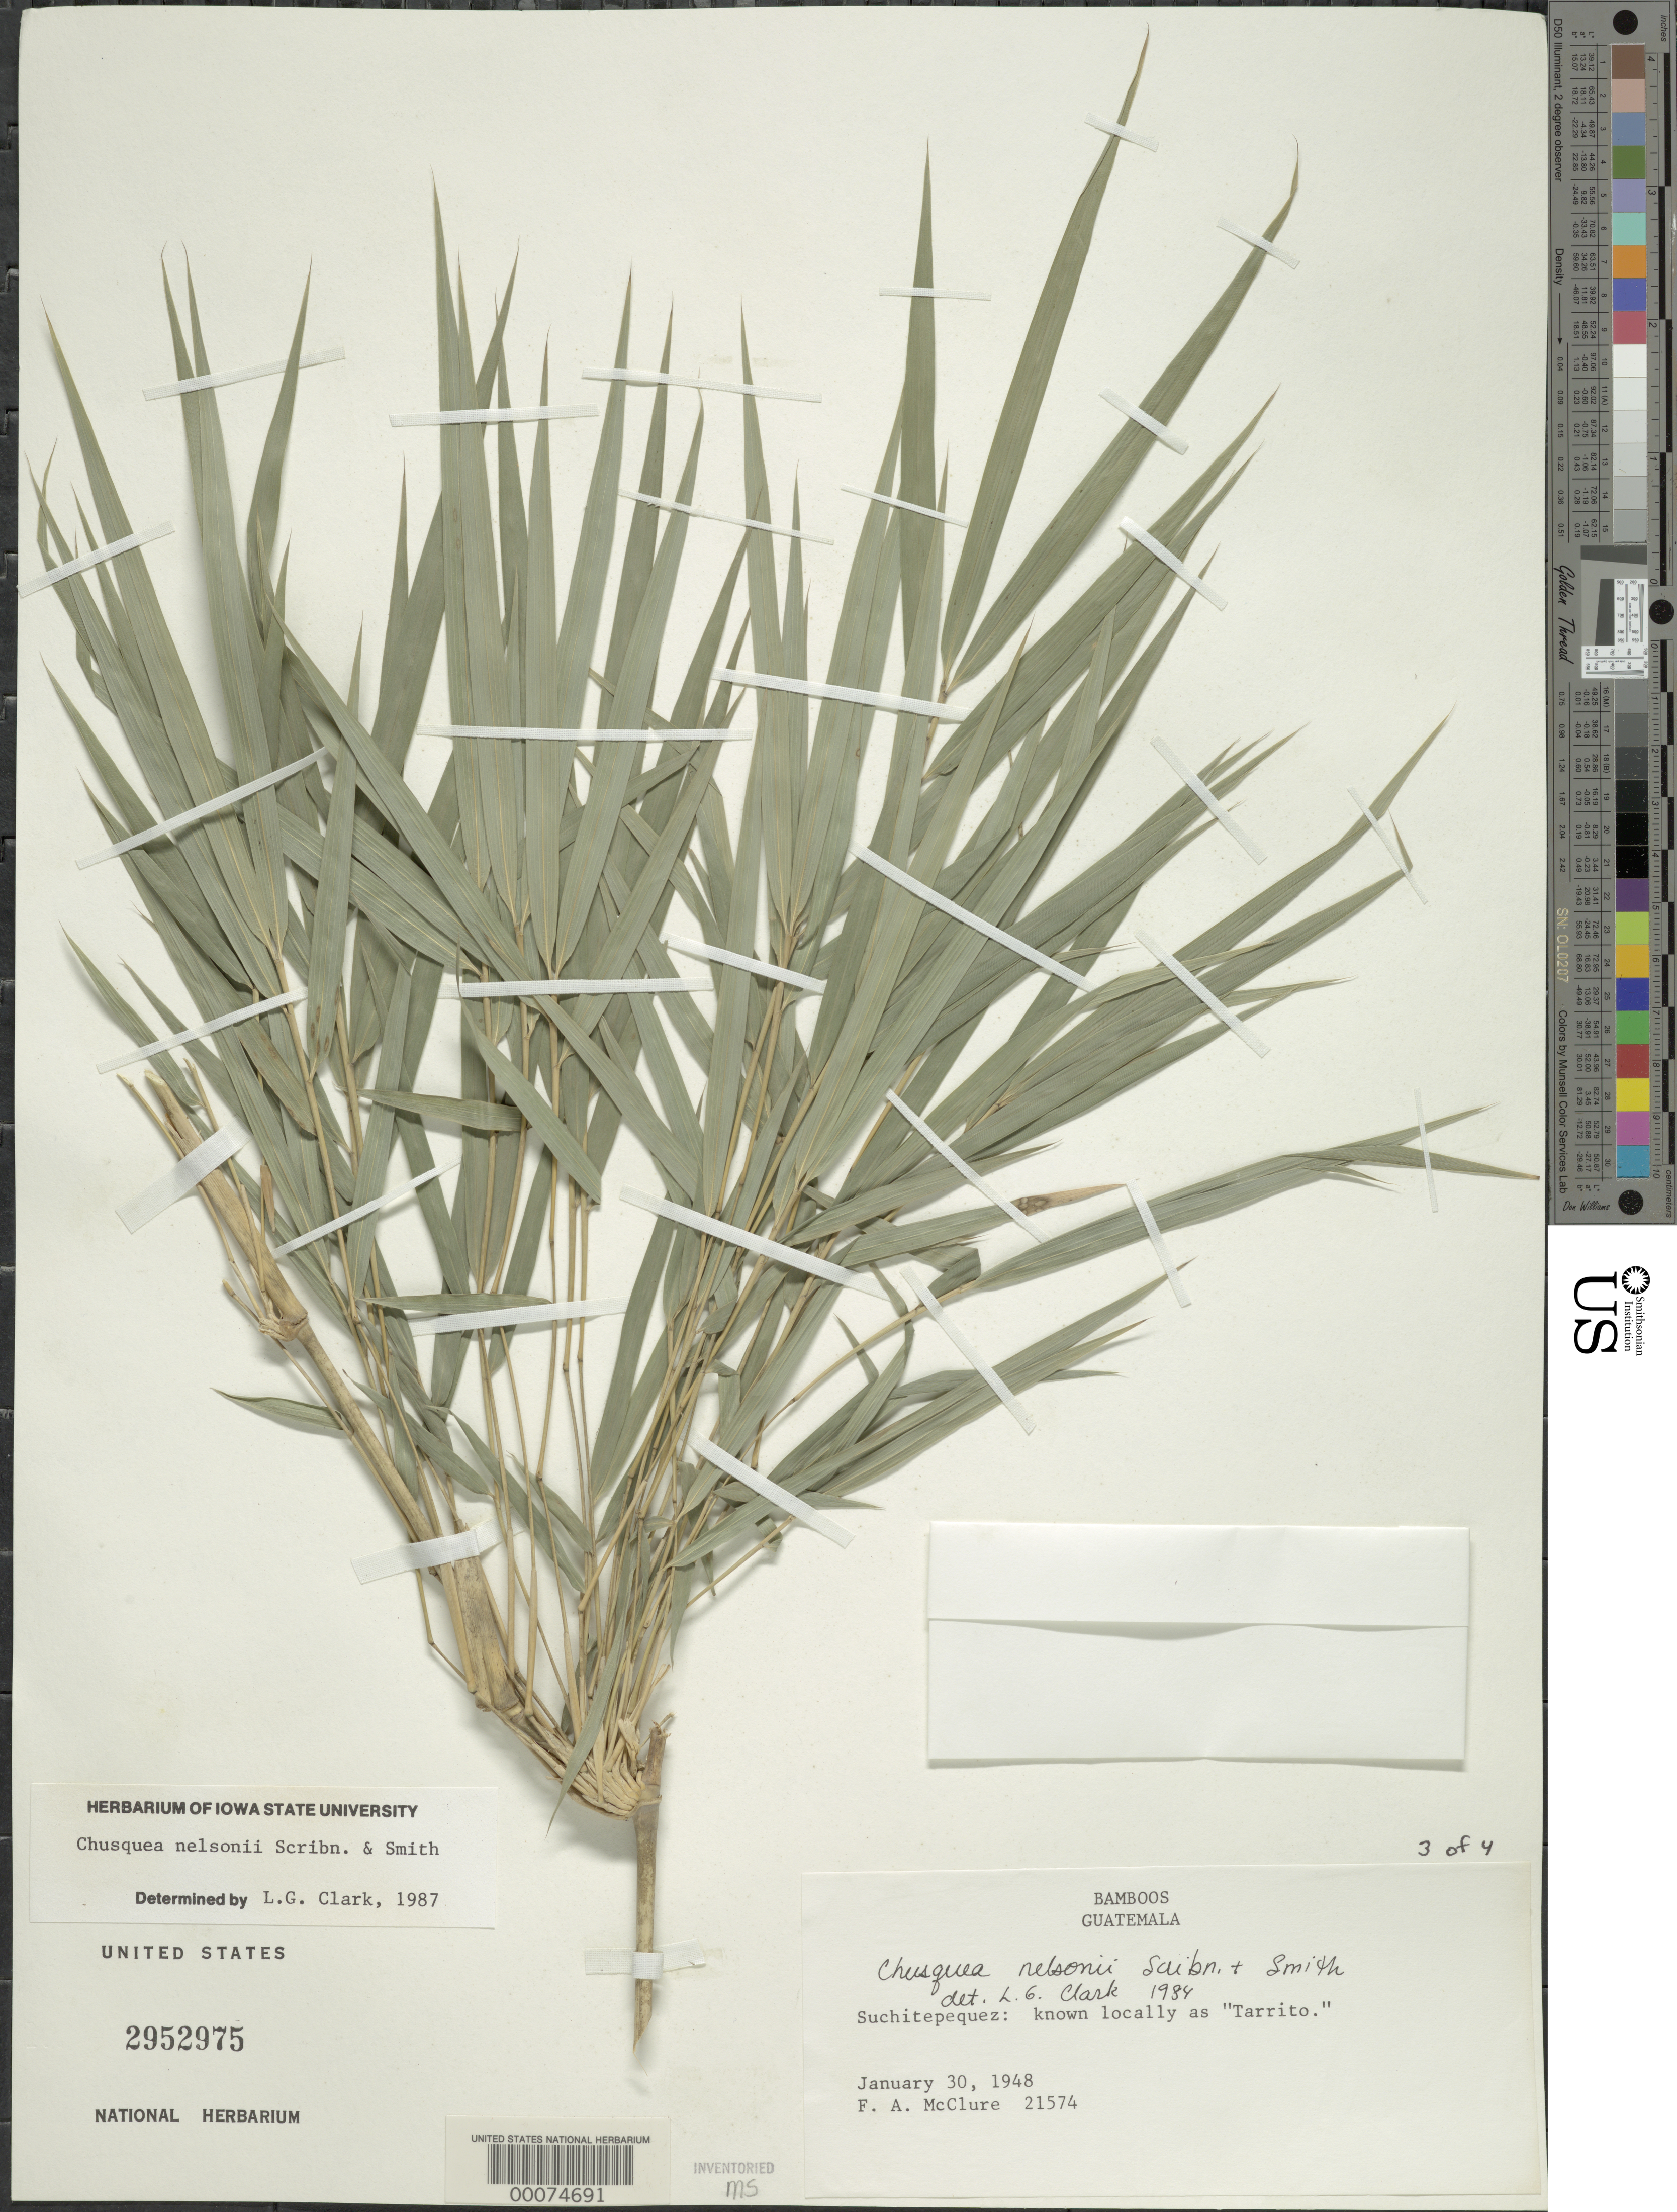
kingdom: Plantae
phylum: Tracheophyta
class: Liliopsida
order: Poales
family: Poaceae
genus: Chusquea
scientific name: Chusquea nelsonii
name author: Scribn. & J.G. Sm.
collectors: F. A. McClure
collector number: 21574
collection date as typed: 30 Jan 1948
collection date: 1948-01-30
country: Guatemala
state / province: Suchitepéquez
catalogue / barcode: US 2952975